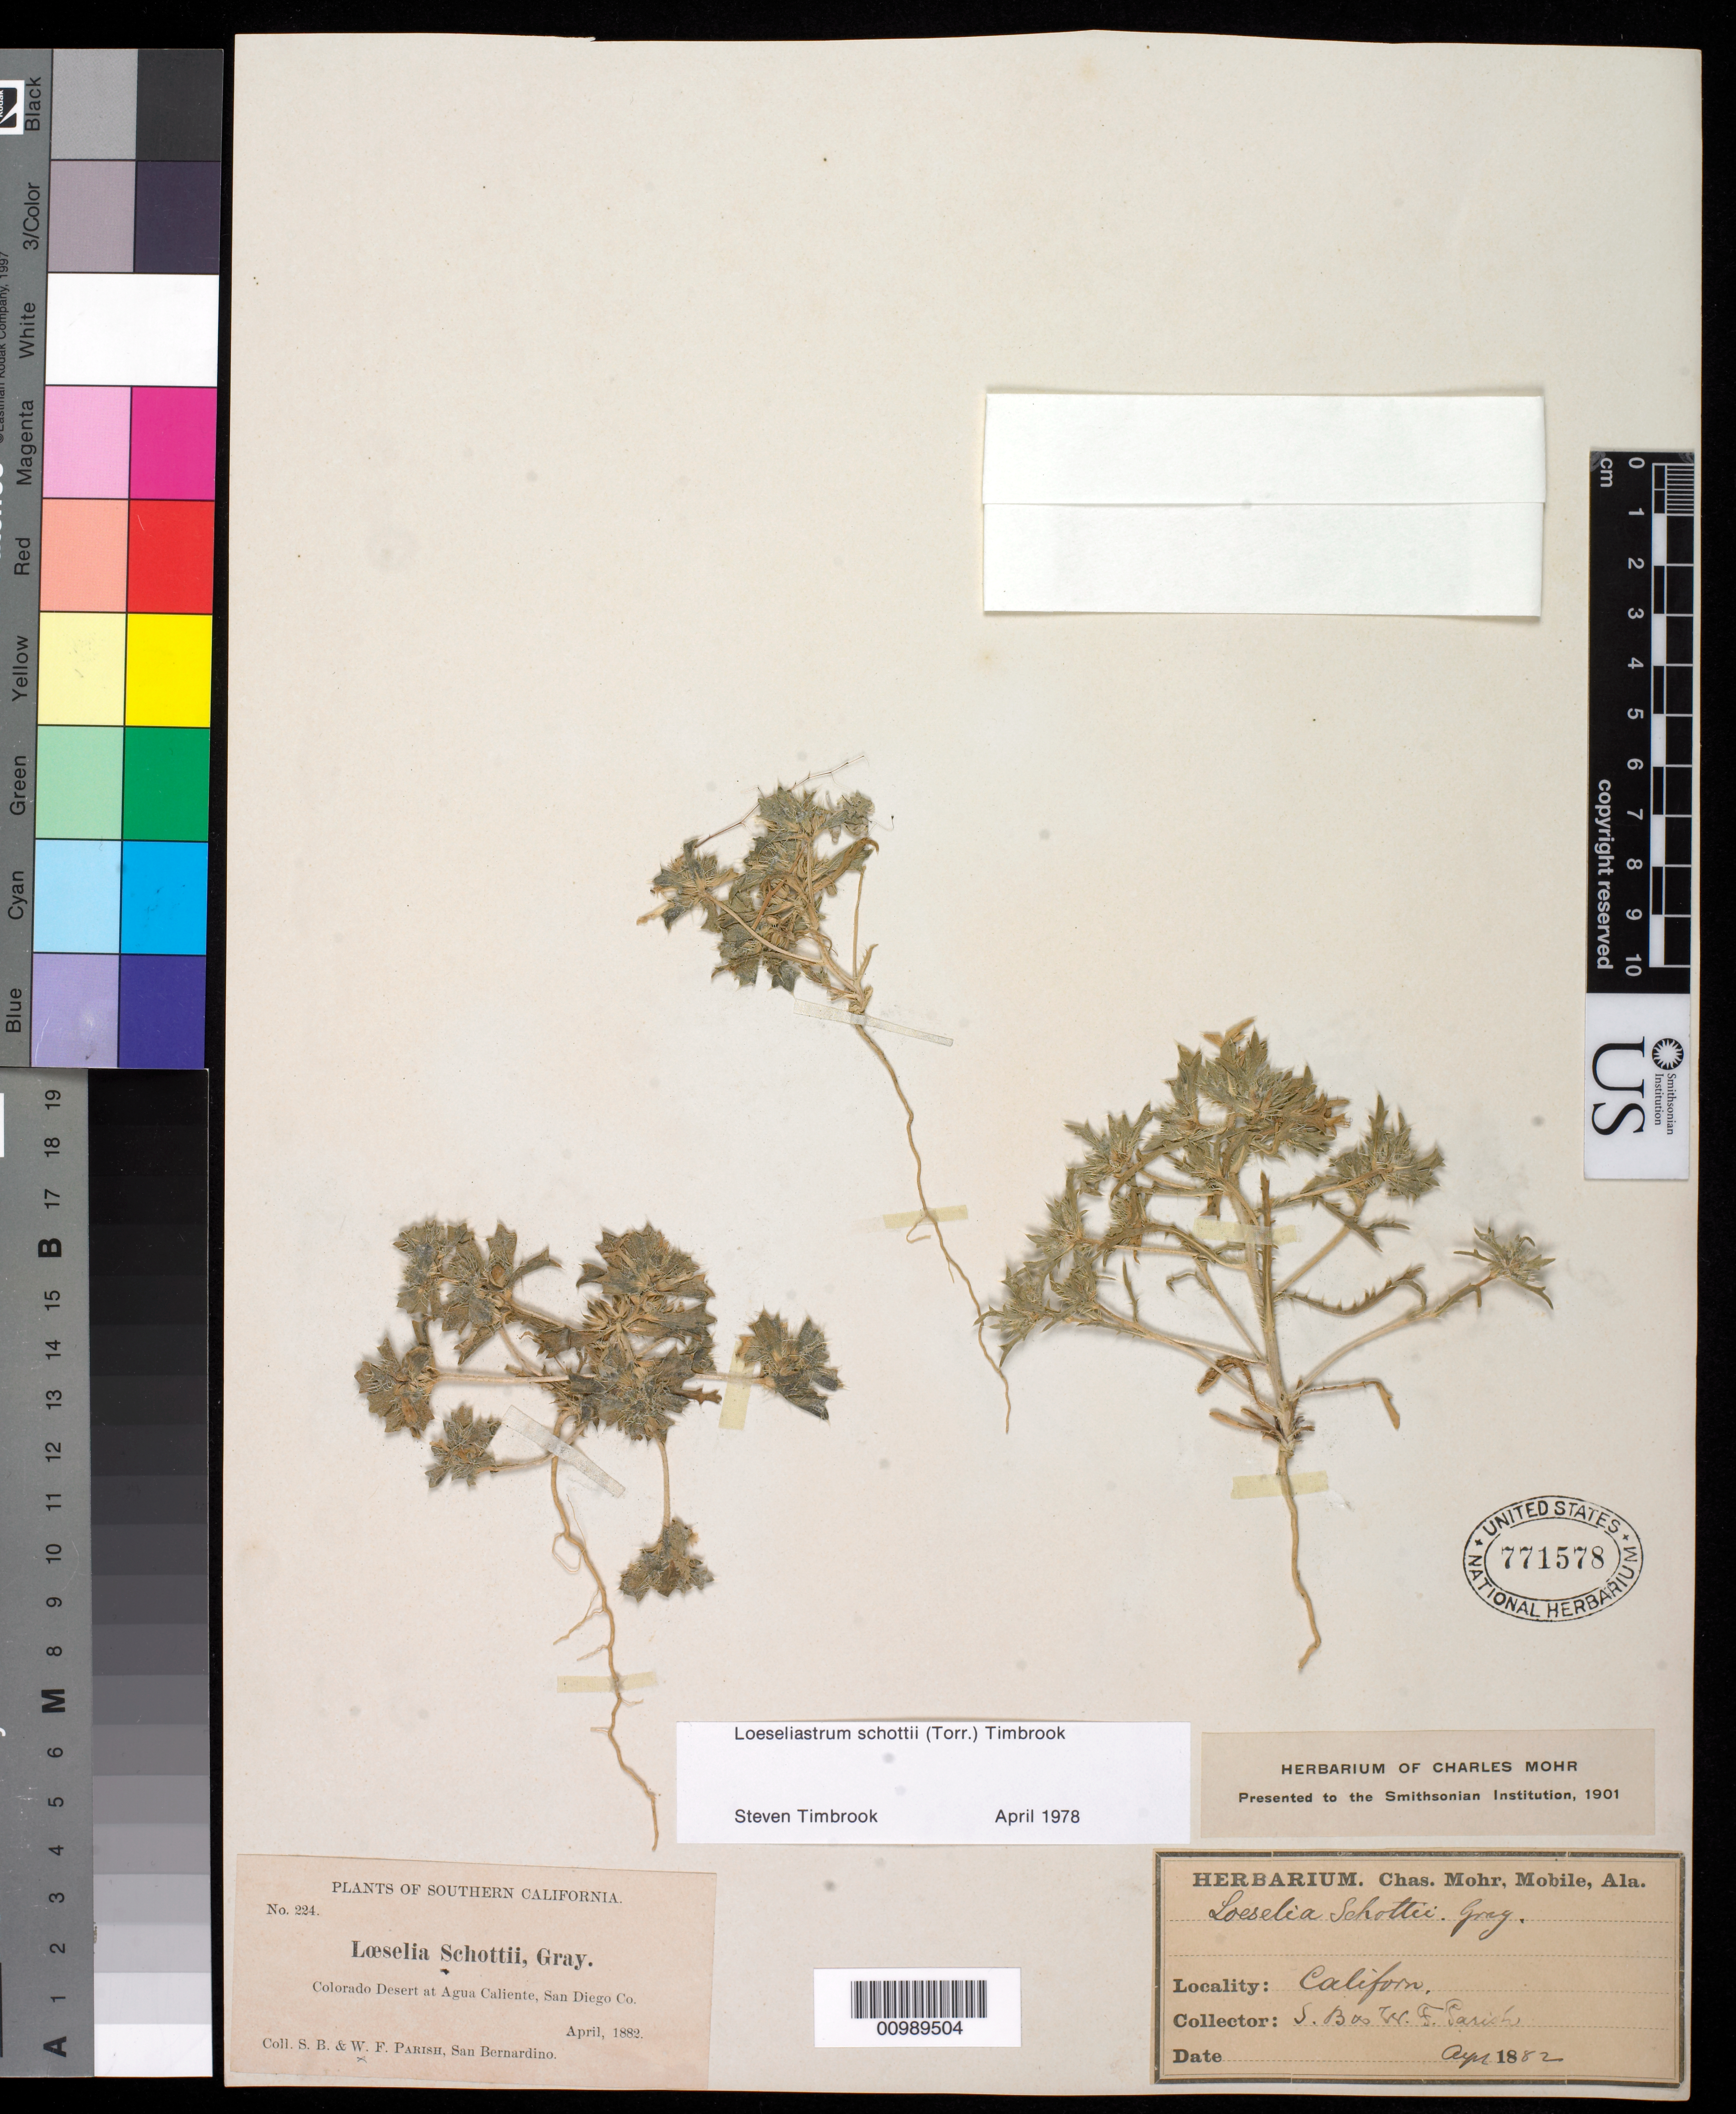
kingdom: Plantae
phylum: Tracheophyta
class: Magnoliopsida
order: Ericales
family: Polemoniaceae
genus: Loeseliastrum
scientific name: Loeseliastrum schottii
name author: (Torr.) Timbrook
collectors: S. B. Parish & W. F. Parish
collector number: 224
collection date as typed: Apr 1882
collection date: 1882-04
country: United States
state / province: California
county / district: Riverside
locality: Colorado Desert at Agua Caliente [San Diego Co.]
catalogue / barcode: US 771578